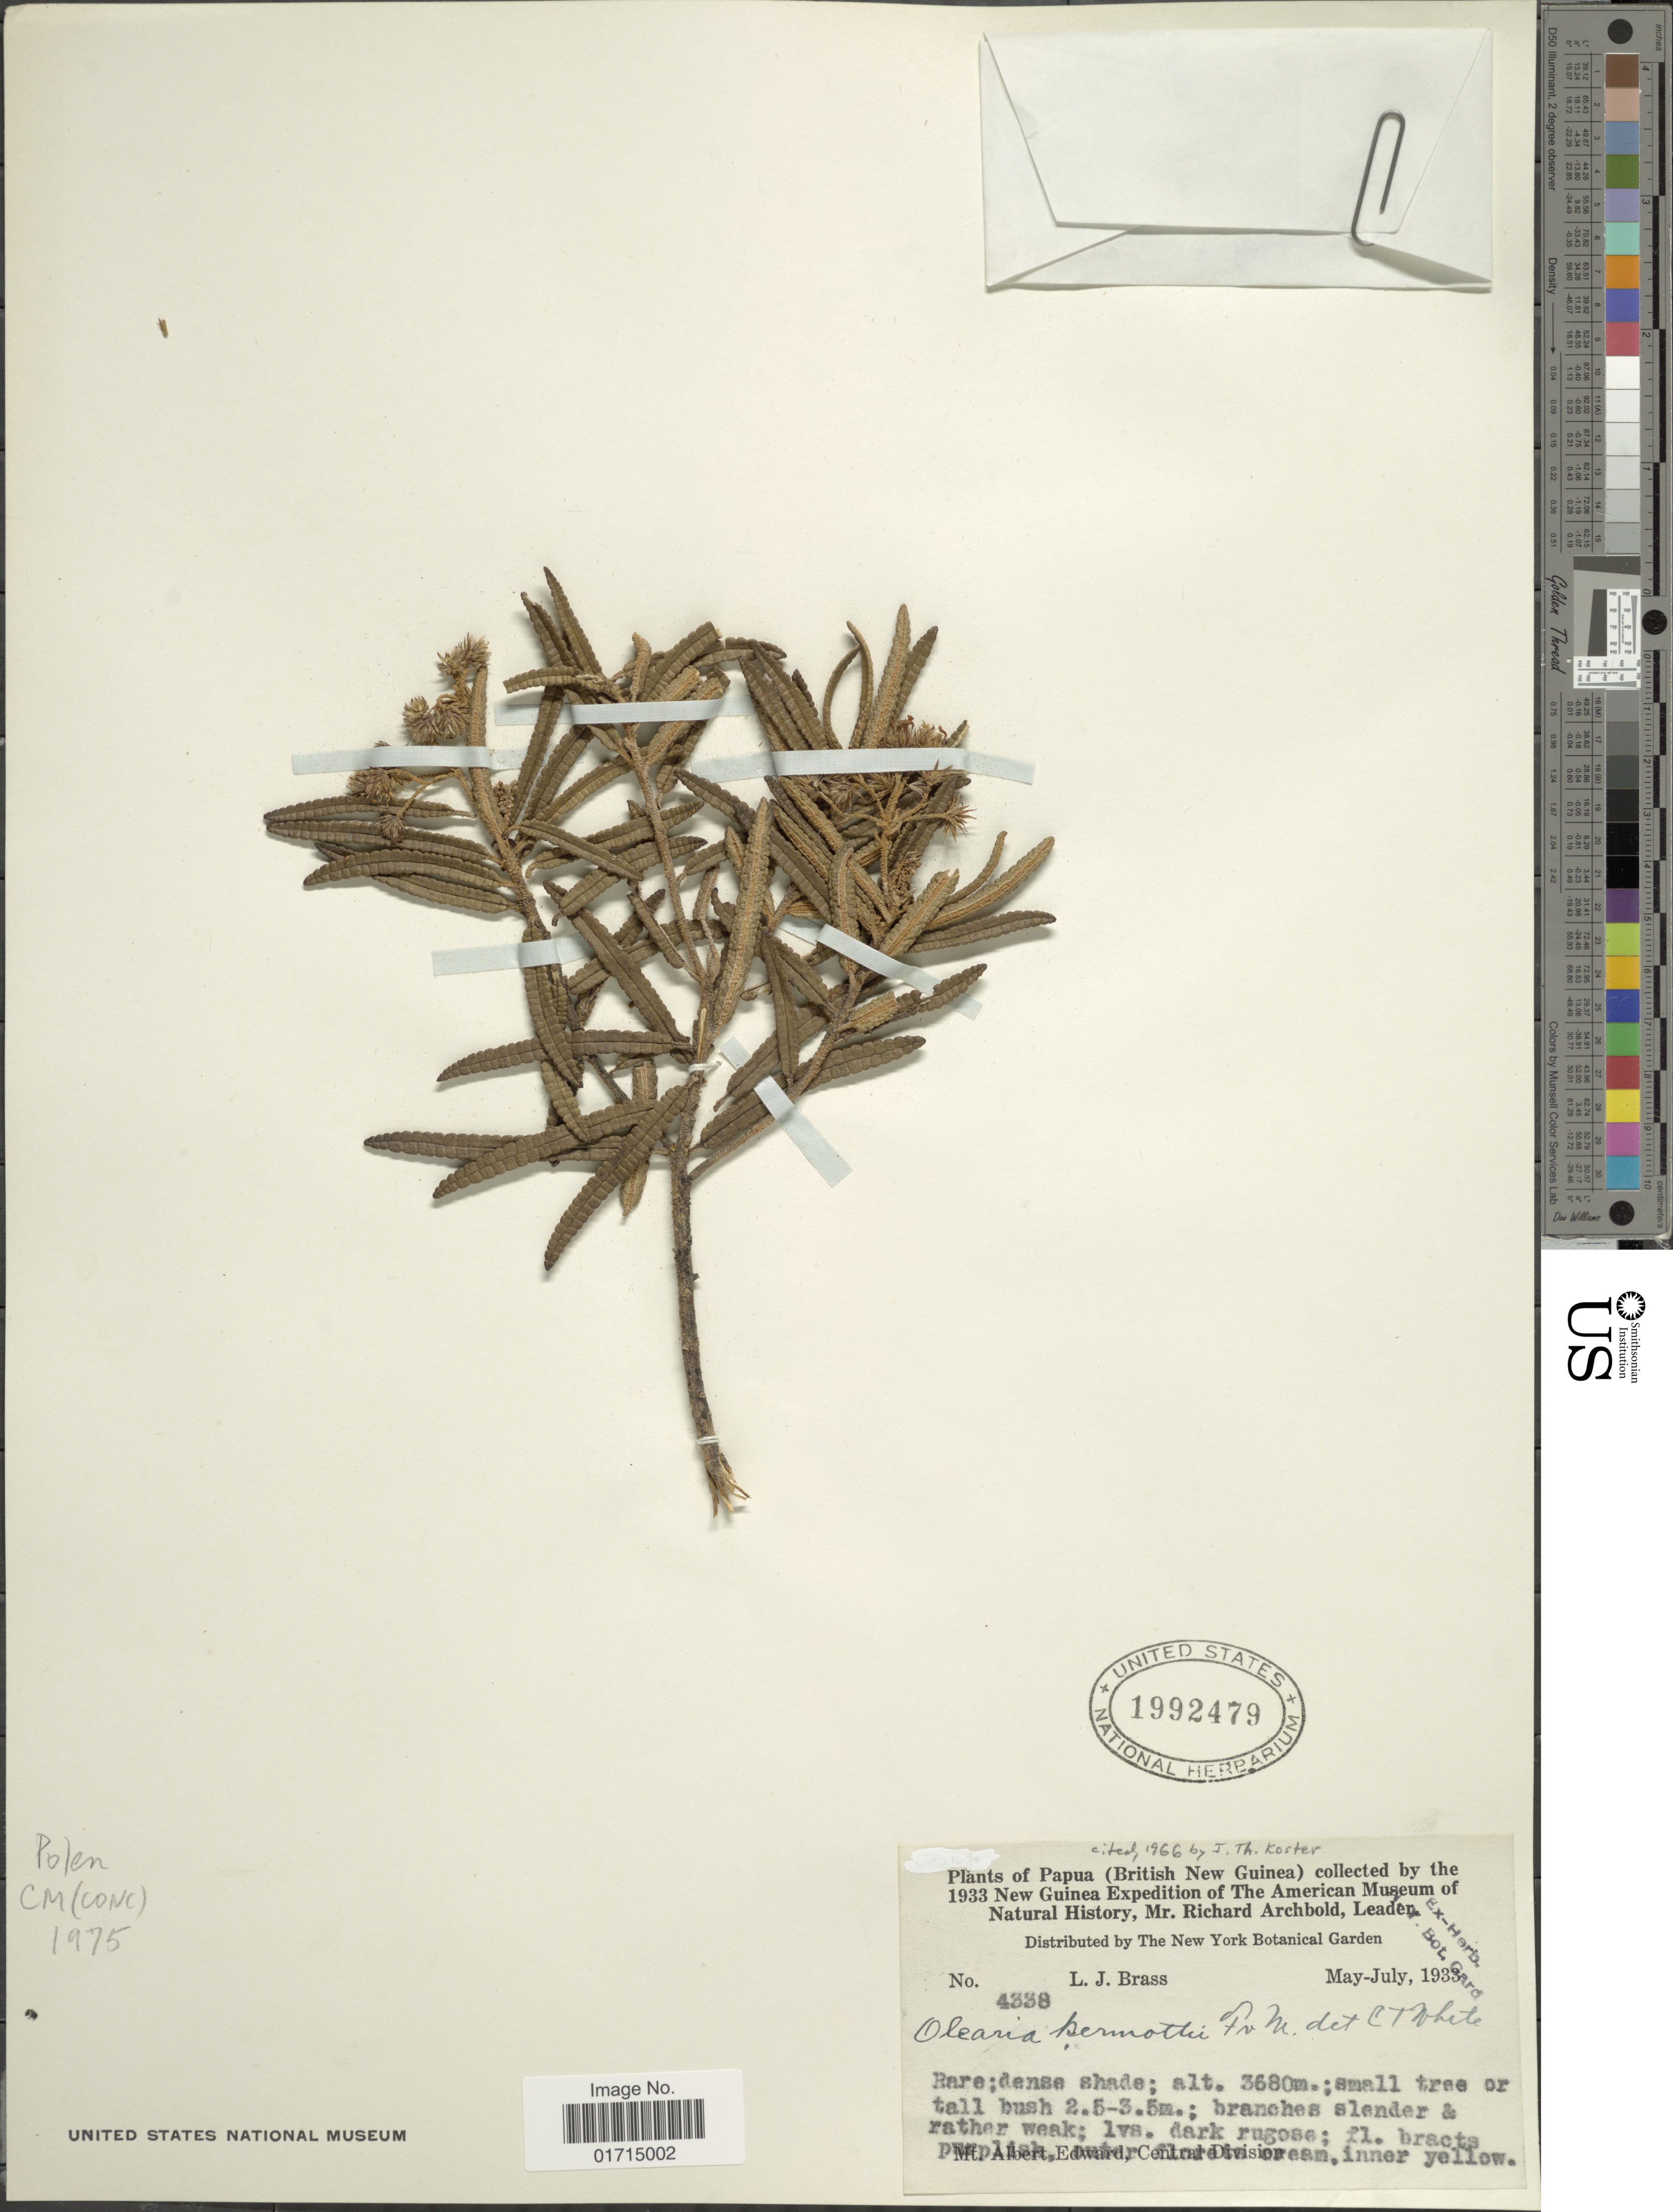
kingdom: Plantae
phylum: Tracheophyta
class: Magnoliopsida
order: Asterales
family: Asteraceae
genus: Olearia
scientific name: Olearia kernottii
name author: (F. Muell.) Mattf.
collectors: L. J. Brass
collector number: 4338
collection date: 1933-05/1933-07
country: Papua New Guinea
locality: Papua (British New Guinea)/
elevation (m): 3680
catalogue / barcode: US 1992479